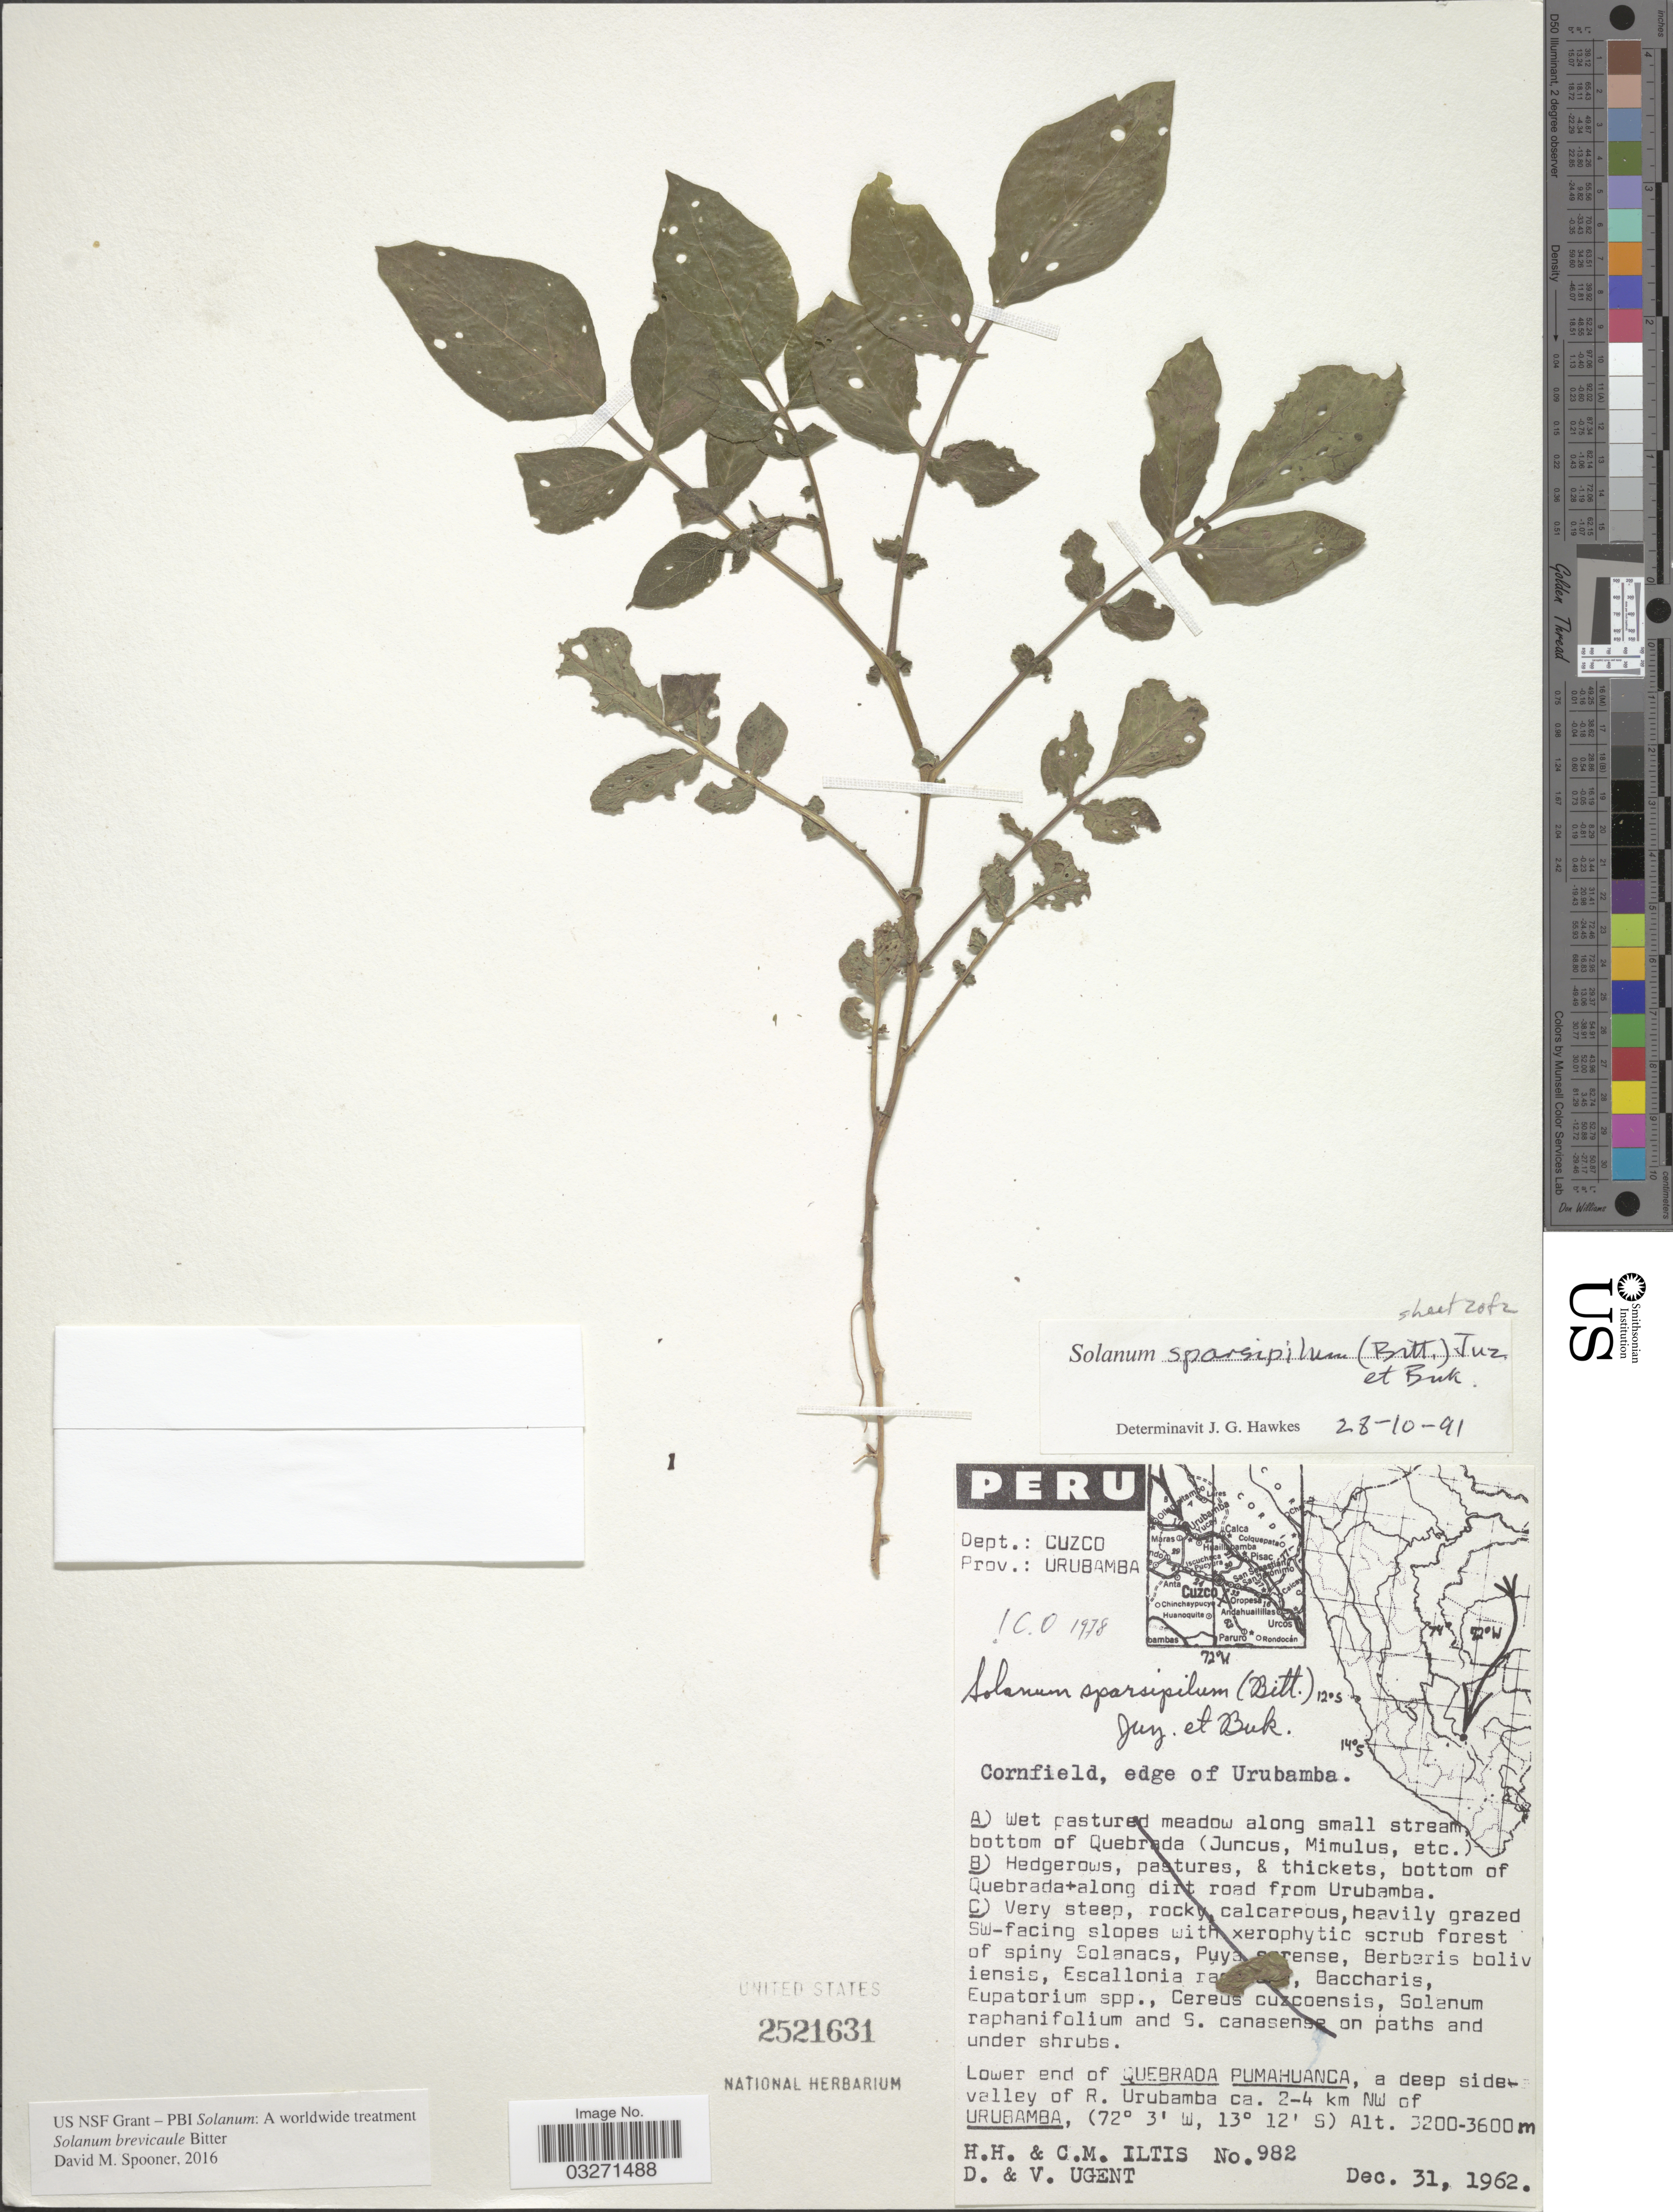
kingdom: Plantae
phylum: Tracheophyta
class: Magnoliopsida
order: Solanales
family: Solanaceae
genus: Solanum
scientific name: Solanum brevicaule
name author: Bitter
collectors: H. H. Iltis, C. M Iltis, D. Ugent & V. Ugent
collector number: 982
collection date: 1962-12-31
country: Peru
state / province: Cusco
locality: Dept.: Cuzco. Prov.: Urubamba. Lower end of Quebrada Pumahuanca, a deep side-valley of R. Urubamba ca. 2-4 km NW of Urubamba.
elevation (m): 3200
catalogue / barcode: US 2521631